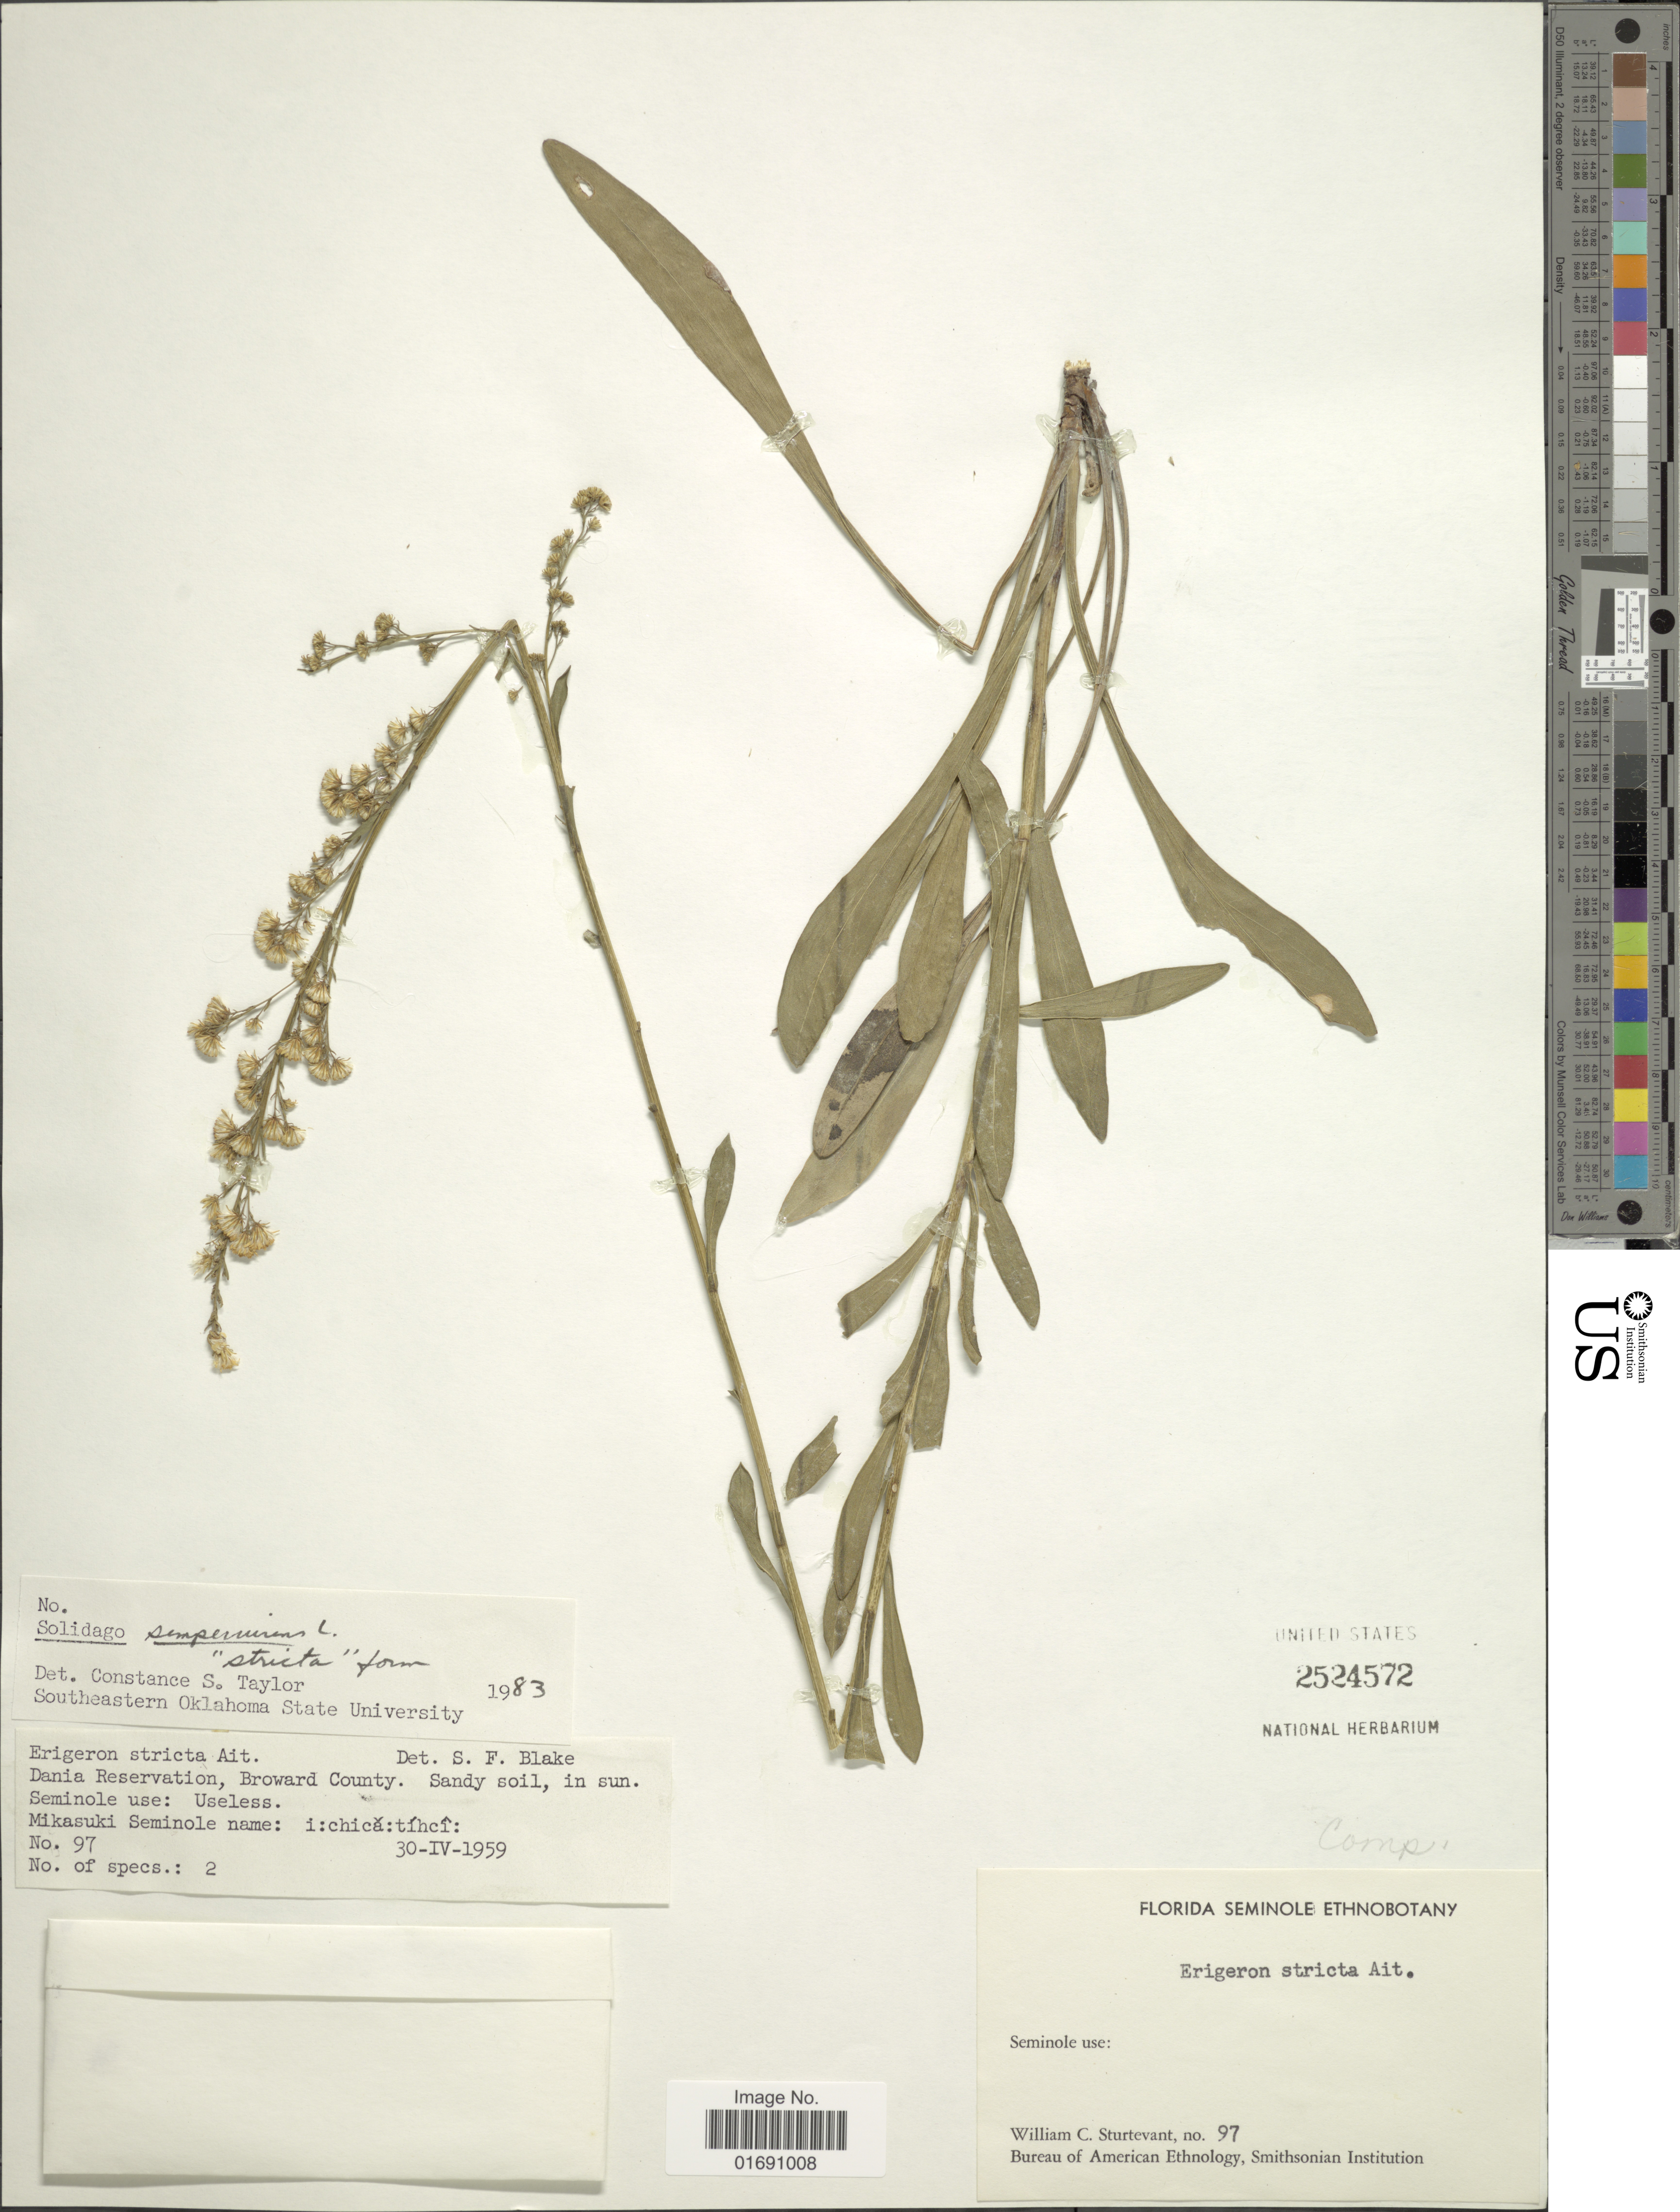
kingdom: Plantae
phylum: Tracheophyta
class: Magnoliopsida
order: Asterales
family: Asteraceae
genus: Solidago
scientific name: Solidago stricta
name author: Aiton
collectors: W. Sturtevant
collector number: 97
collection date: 1959-04-30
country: United States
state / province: Florida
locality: Dania Reservation, Broward County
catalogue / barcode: US 2524572